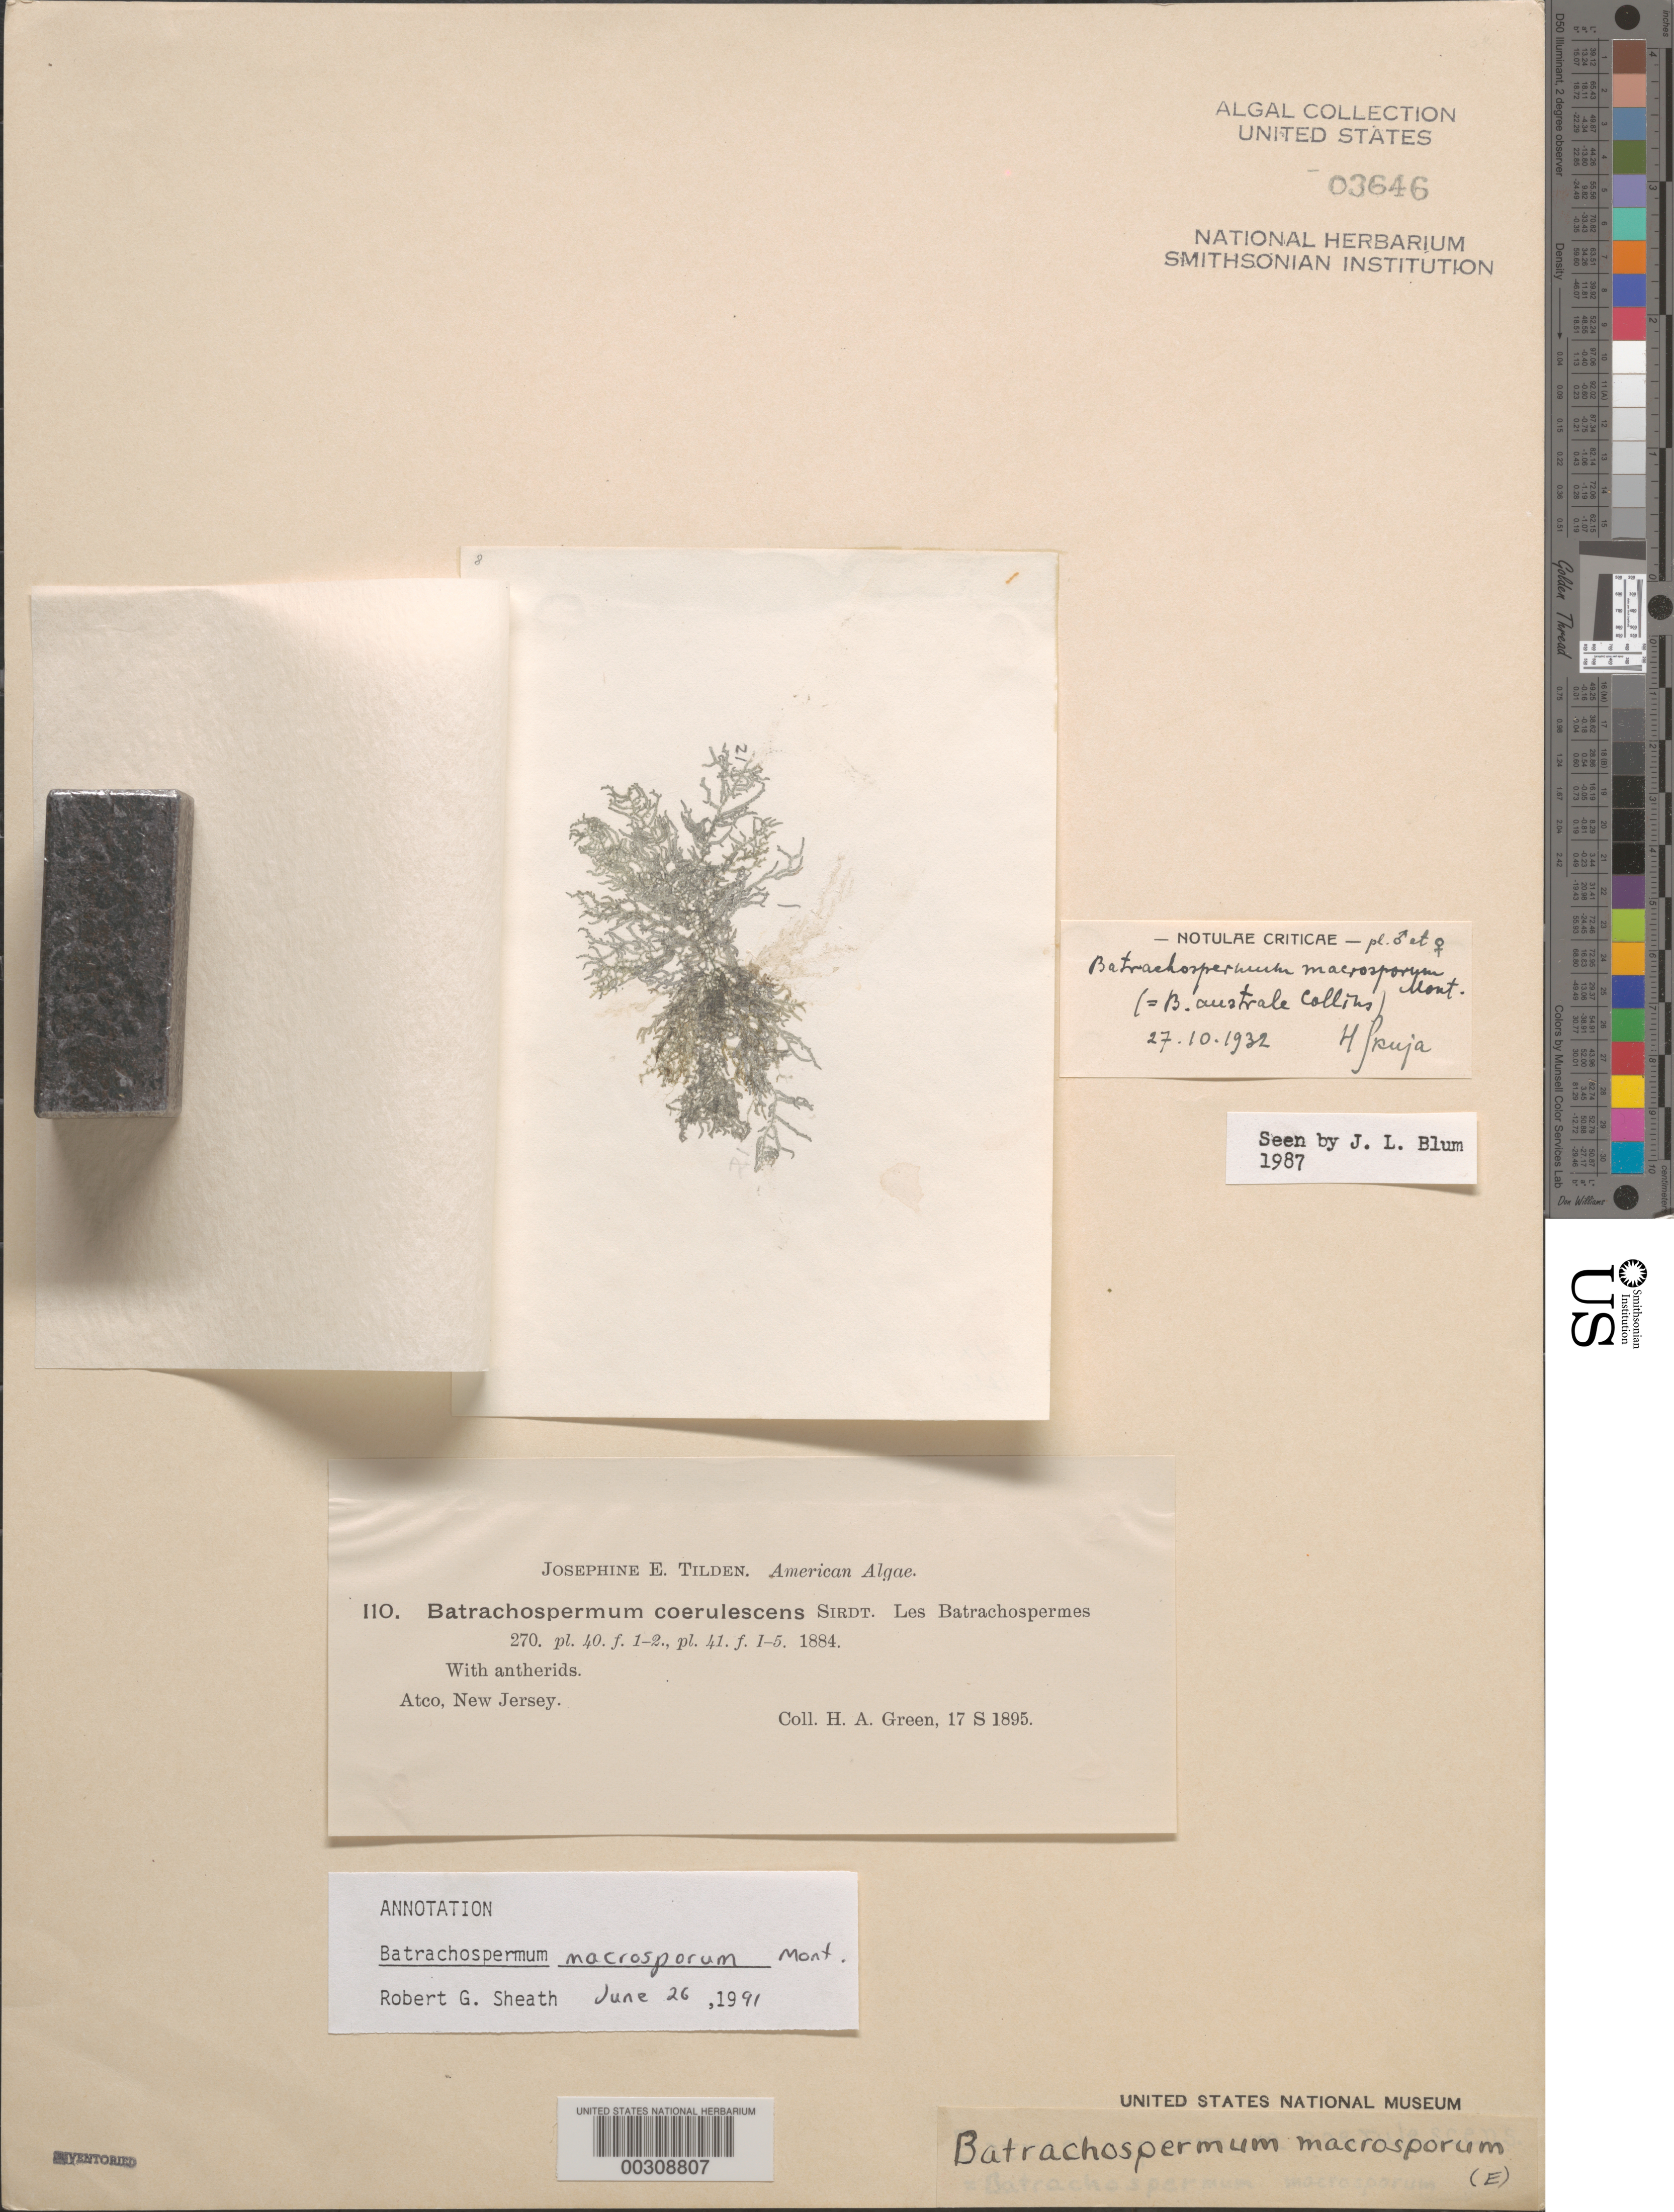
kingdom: Plantae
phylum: Rhodophyta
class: Florideophyceae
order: Batrachospermales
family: Batrachospermaceae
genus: Batrachospermum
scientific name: Batrachospermum macrosporum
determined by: Sheath, R. G.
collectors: H. Green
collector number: JET 110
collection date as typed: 17 Sep 1895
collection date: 1895-09-17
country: United States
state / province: New Jersey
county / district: Camden County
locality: Atco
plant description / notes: Tilden, American Algae, as Batrachospermum coerulescens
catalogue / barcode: US 3646